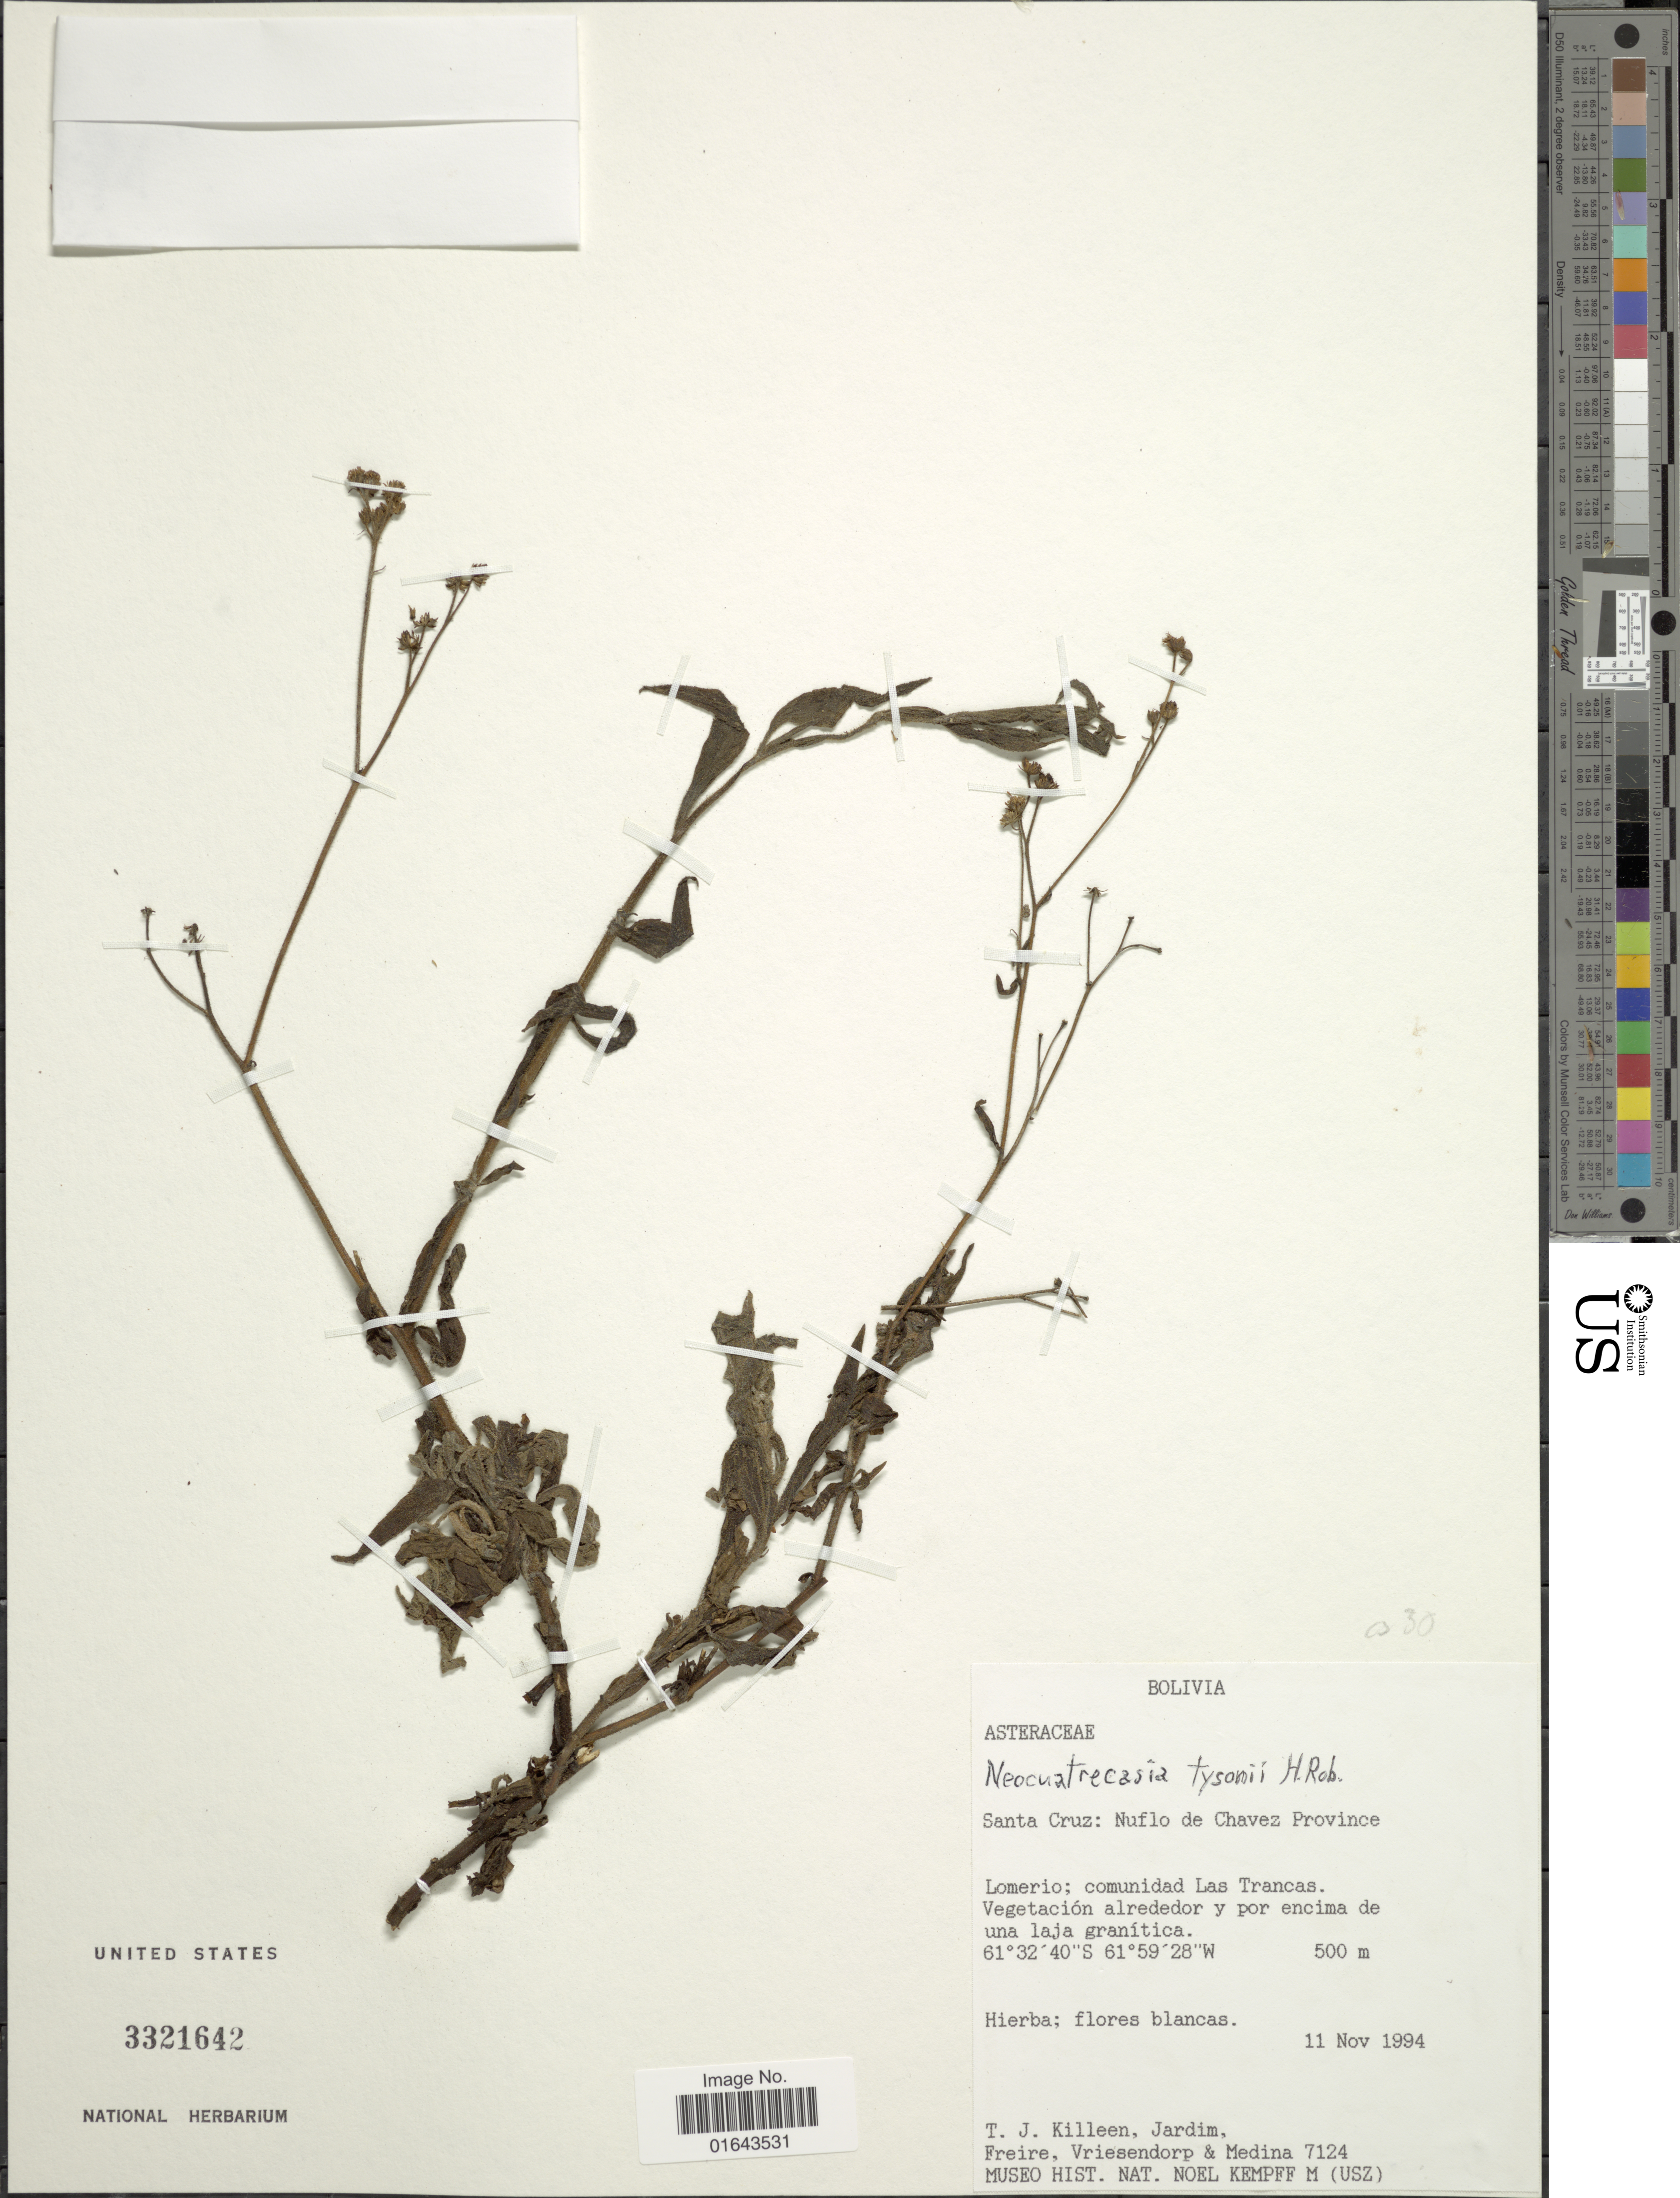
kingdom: Plantae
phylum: Tracheophyta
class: Magnoliopsida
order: Asterales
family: Asteraceae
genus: Neocuatrecasia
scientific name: Neocuatrecasia tysonii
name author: H. Rob.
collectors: T. J. Killeen, Jardim, --, -. Freire, C. Vriesendorp & -- Medina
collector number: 7124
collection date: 1994-11-11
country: Bolivia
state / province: Santa Cruz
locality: Santa Cruz: Nuflo de Chavez Province. Lomerio; comunidad Las Trancas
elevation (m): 500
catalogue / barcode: US 3321642